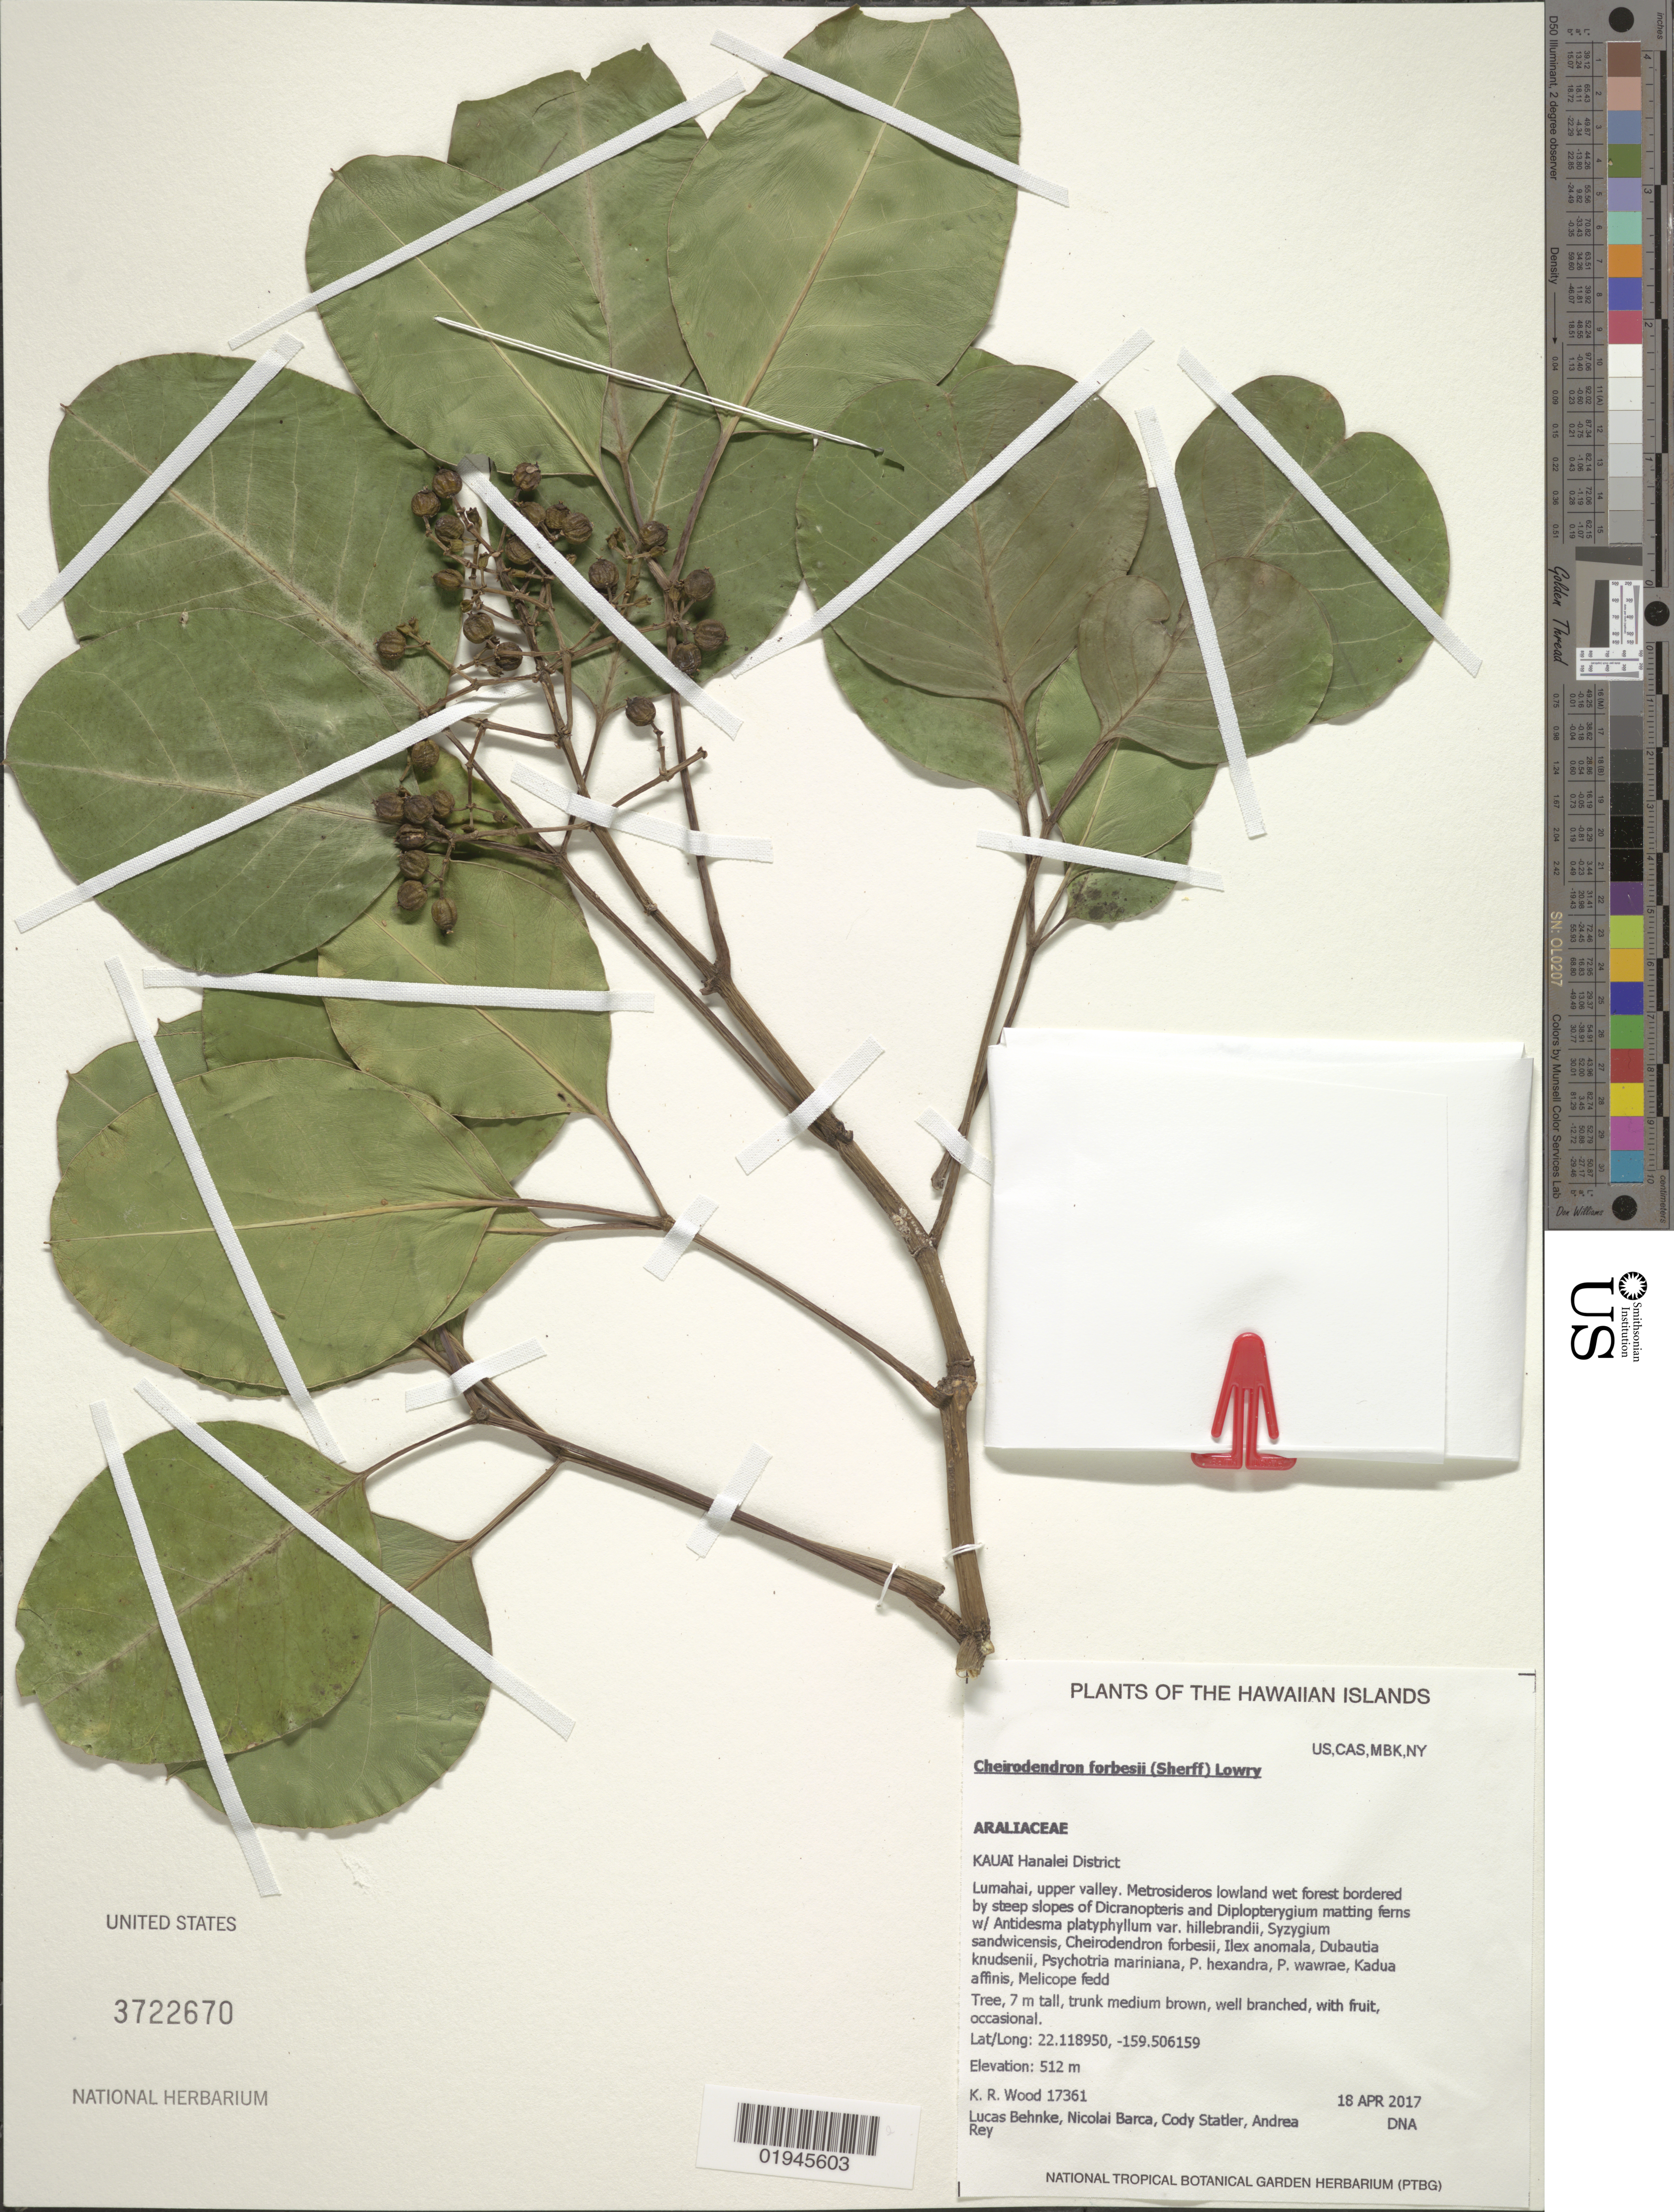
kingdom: Plantae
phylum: Tracheophyta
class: Magnoliopsida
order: Apiales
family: Araliaceae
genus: Cheirodendron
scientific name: Cheirodendron forbesii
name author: (Sherff) Lowry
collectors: K. R. Wood, L. Behnke, N. Barca, C. Statler & A. Rey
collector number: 17361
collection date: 2017-04-18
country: United States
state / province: Hawaii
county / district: Kauai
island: Kaua'i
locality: Hanalei District, Lumahai, upper valley.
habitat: Lowland wet forest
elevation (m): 512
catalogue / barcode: US 3722670